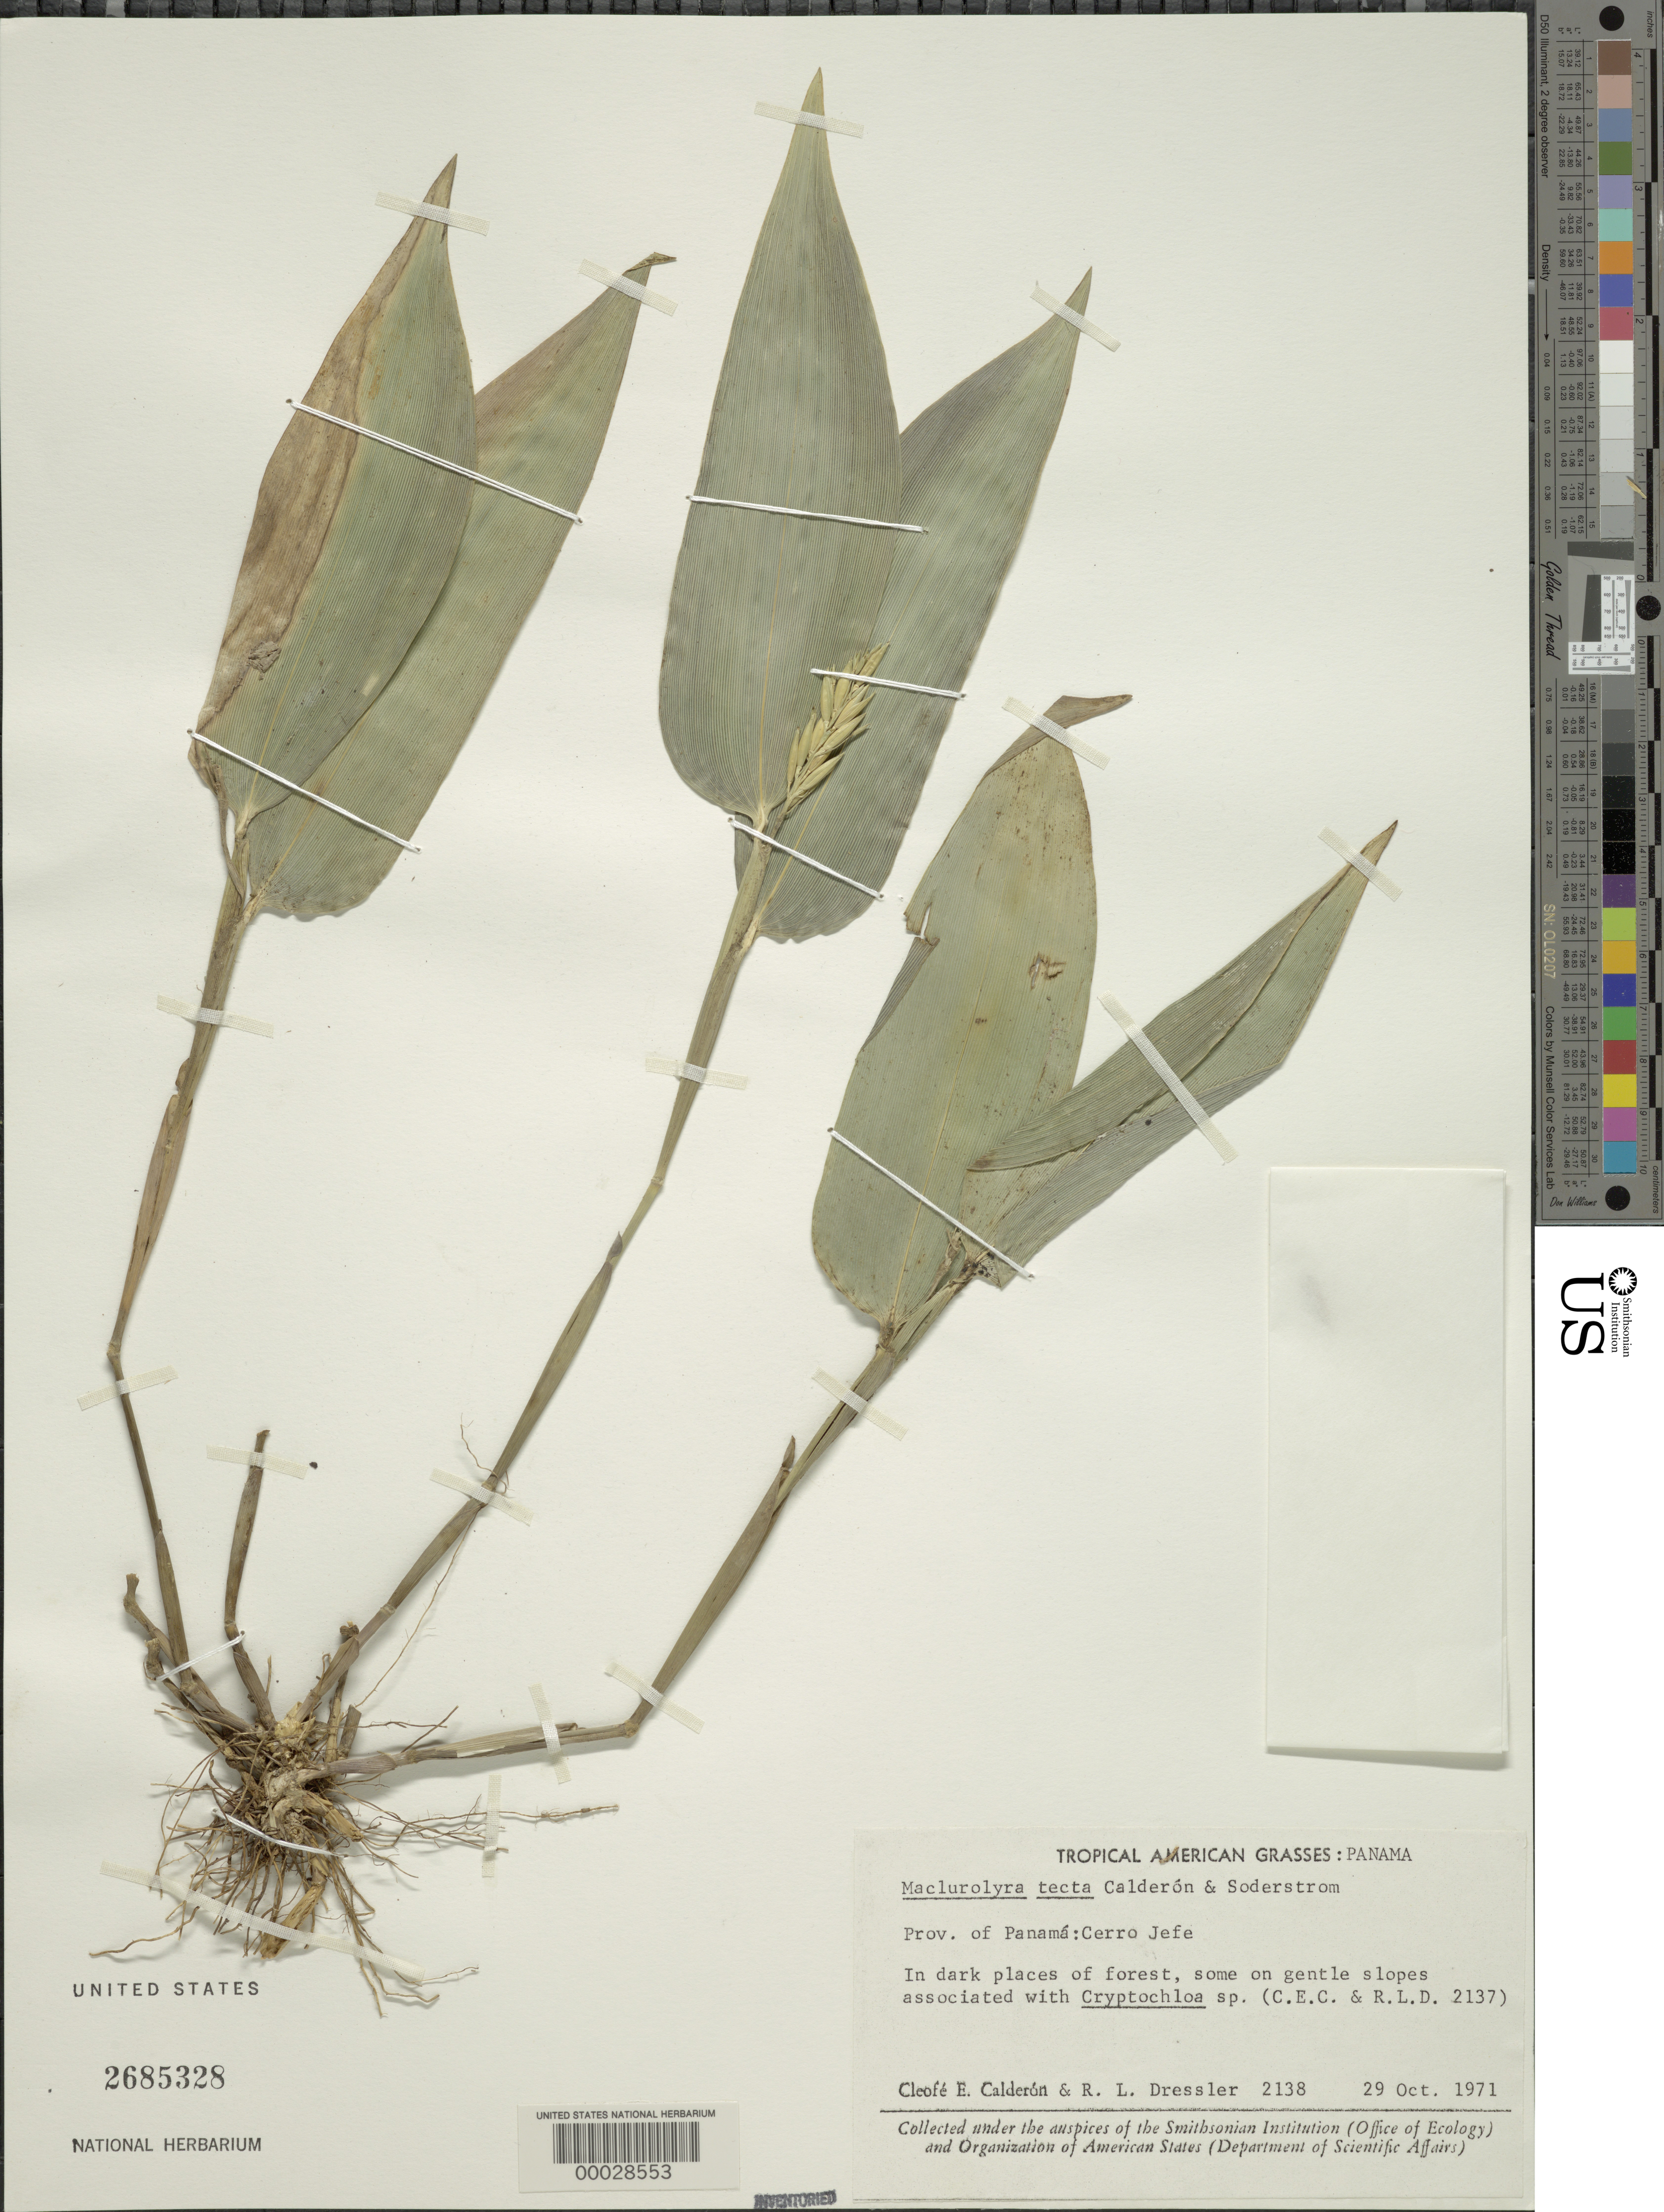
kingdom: Plantae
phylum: Tracheophyta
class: Liliopsida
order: Poales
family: Poaceae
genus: Leptaspis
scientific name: Leptaspis zeylanica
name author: Nees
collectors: C. E. Calderón & R. Dressler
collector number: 2138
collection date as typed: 29 Oct 1971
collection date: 1971-10-29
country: Panama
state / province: Panamá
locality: Cerro Jefe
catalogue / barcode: US 2685328